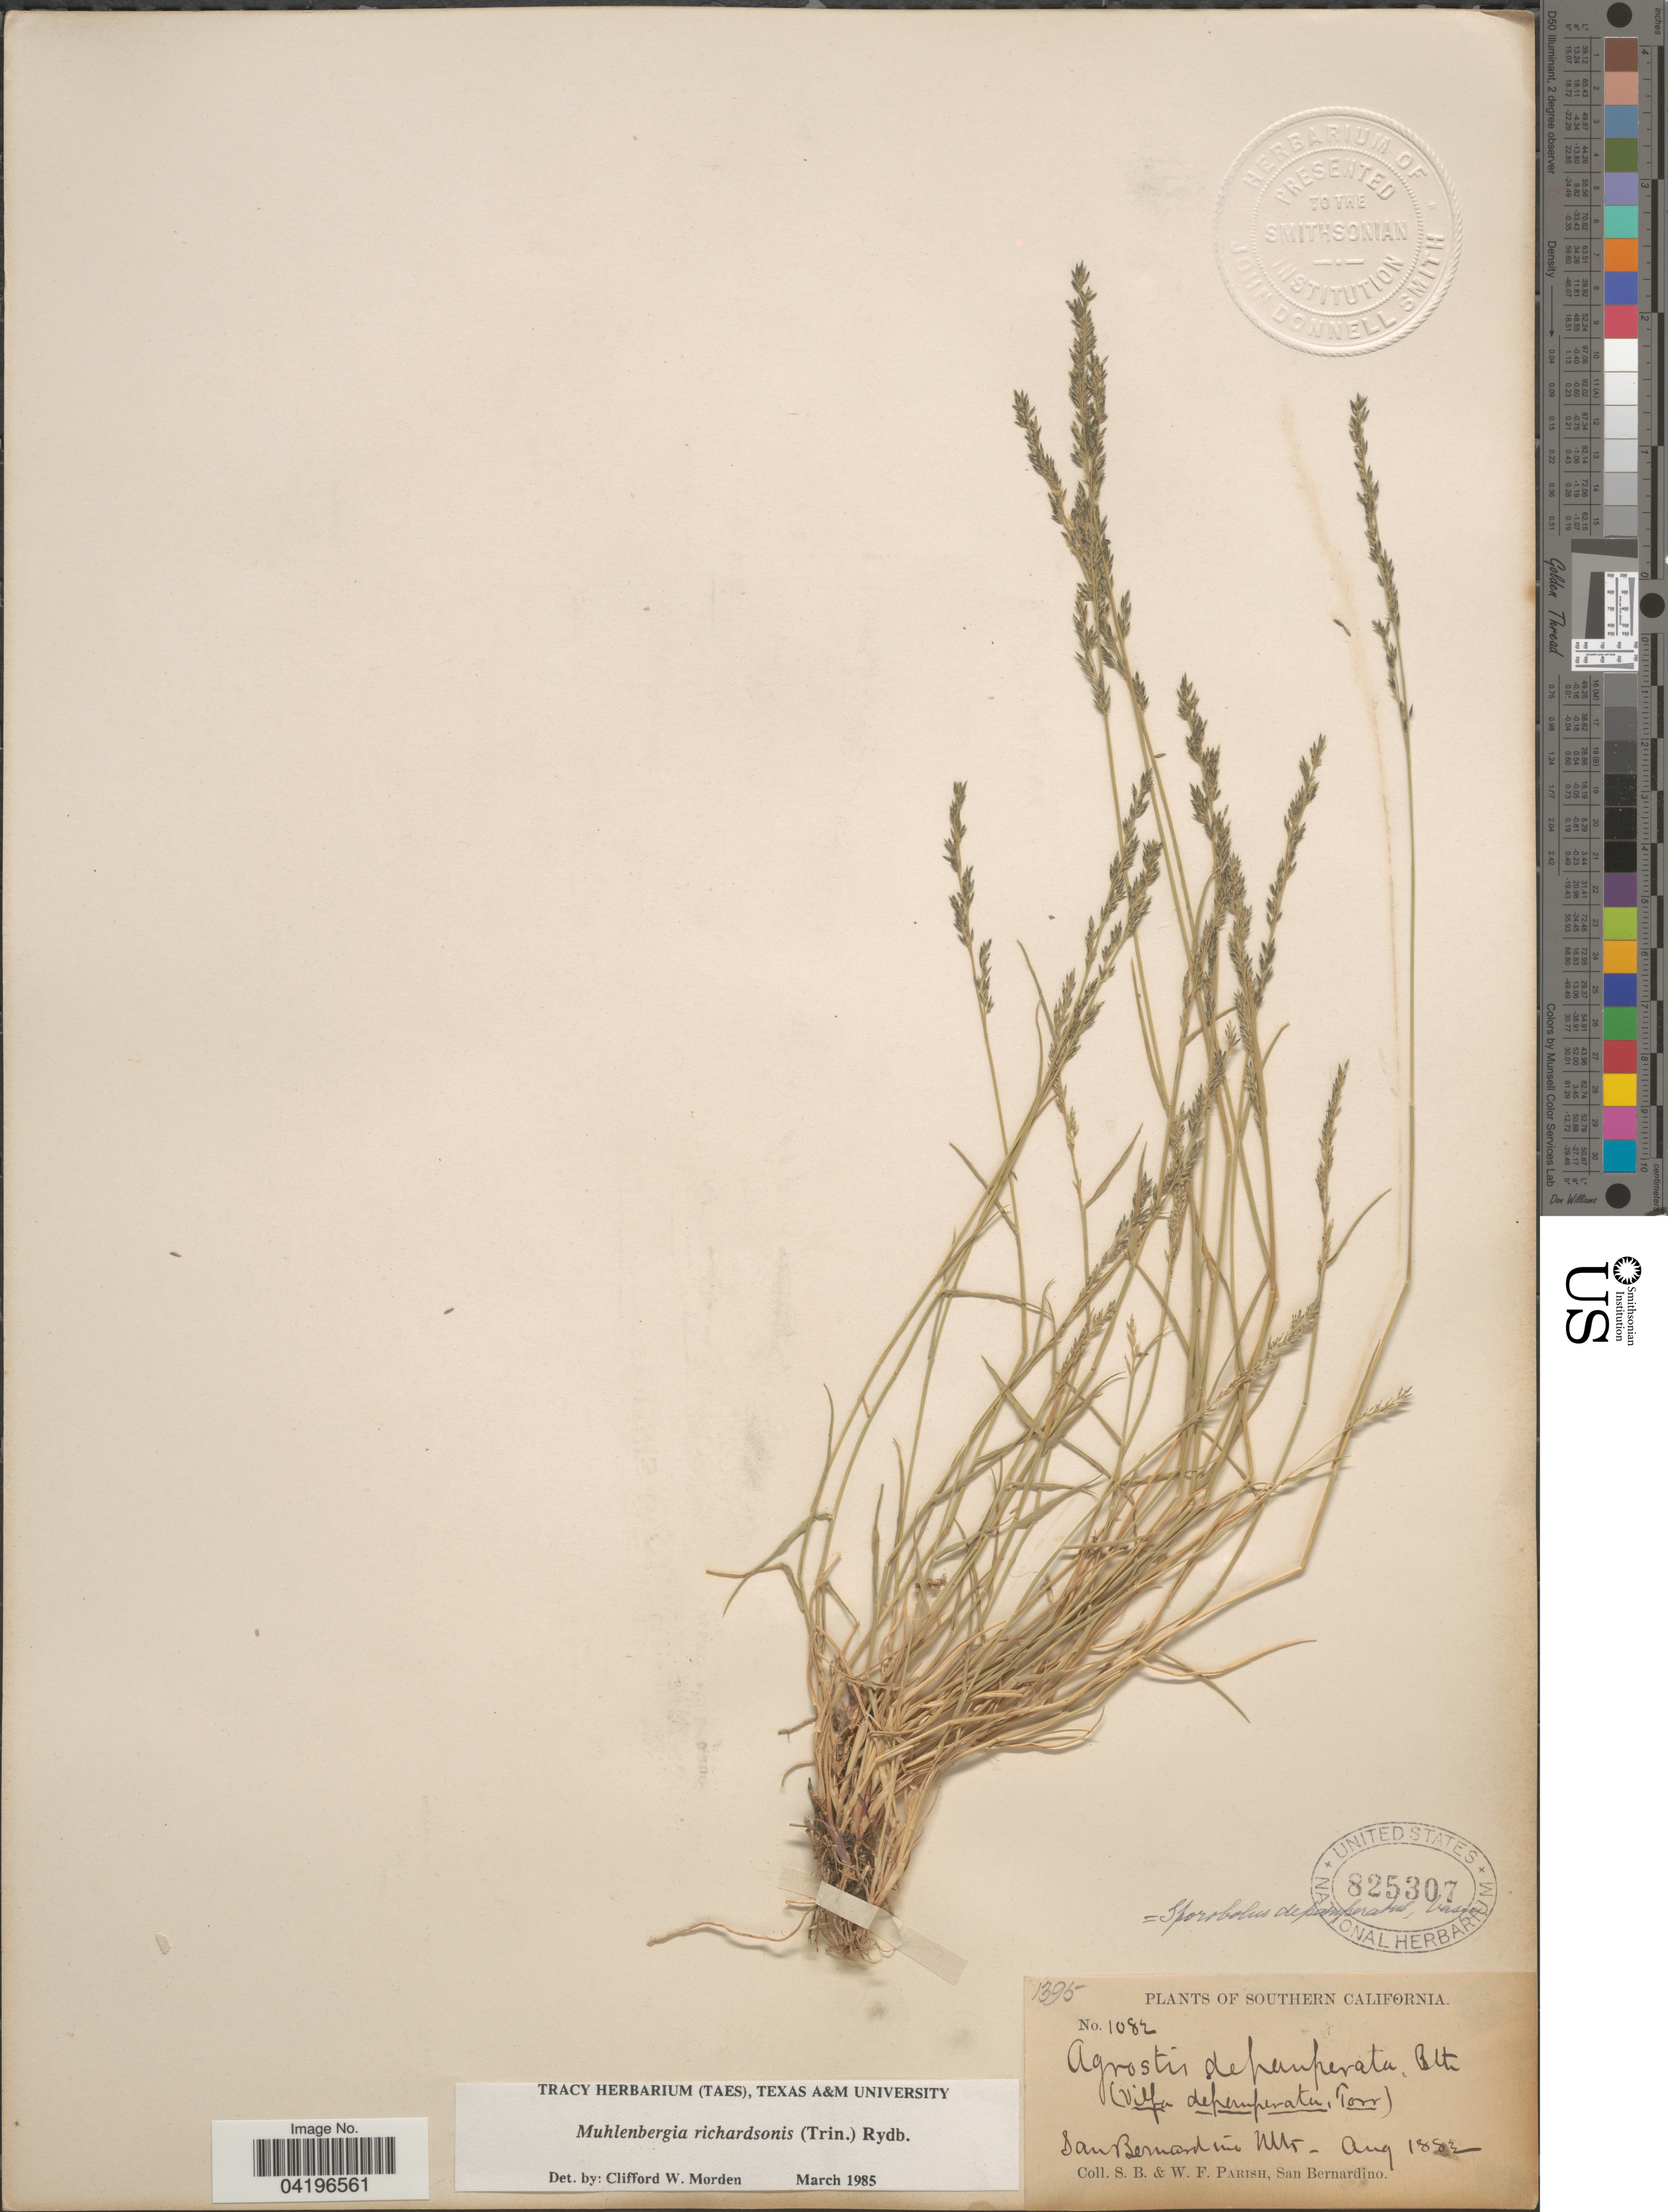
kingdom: Plantae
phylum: Tracheophyta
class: Liliopsida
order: Poales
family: Poaceae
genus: Muhlenbergia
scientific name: Muhlenbergia richardsonis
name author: (Trin.) Rydb.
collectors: S. B. Parish & W. F. Parish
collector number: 1082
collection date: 1883-08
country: United States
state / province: California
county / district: San Bernardino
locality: Southern California. San Bernardino Mts.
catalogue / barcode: US 825307